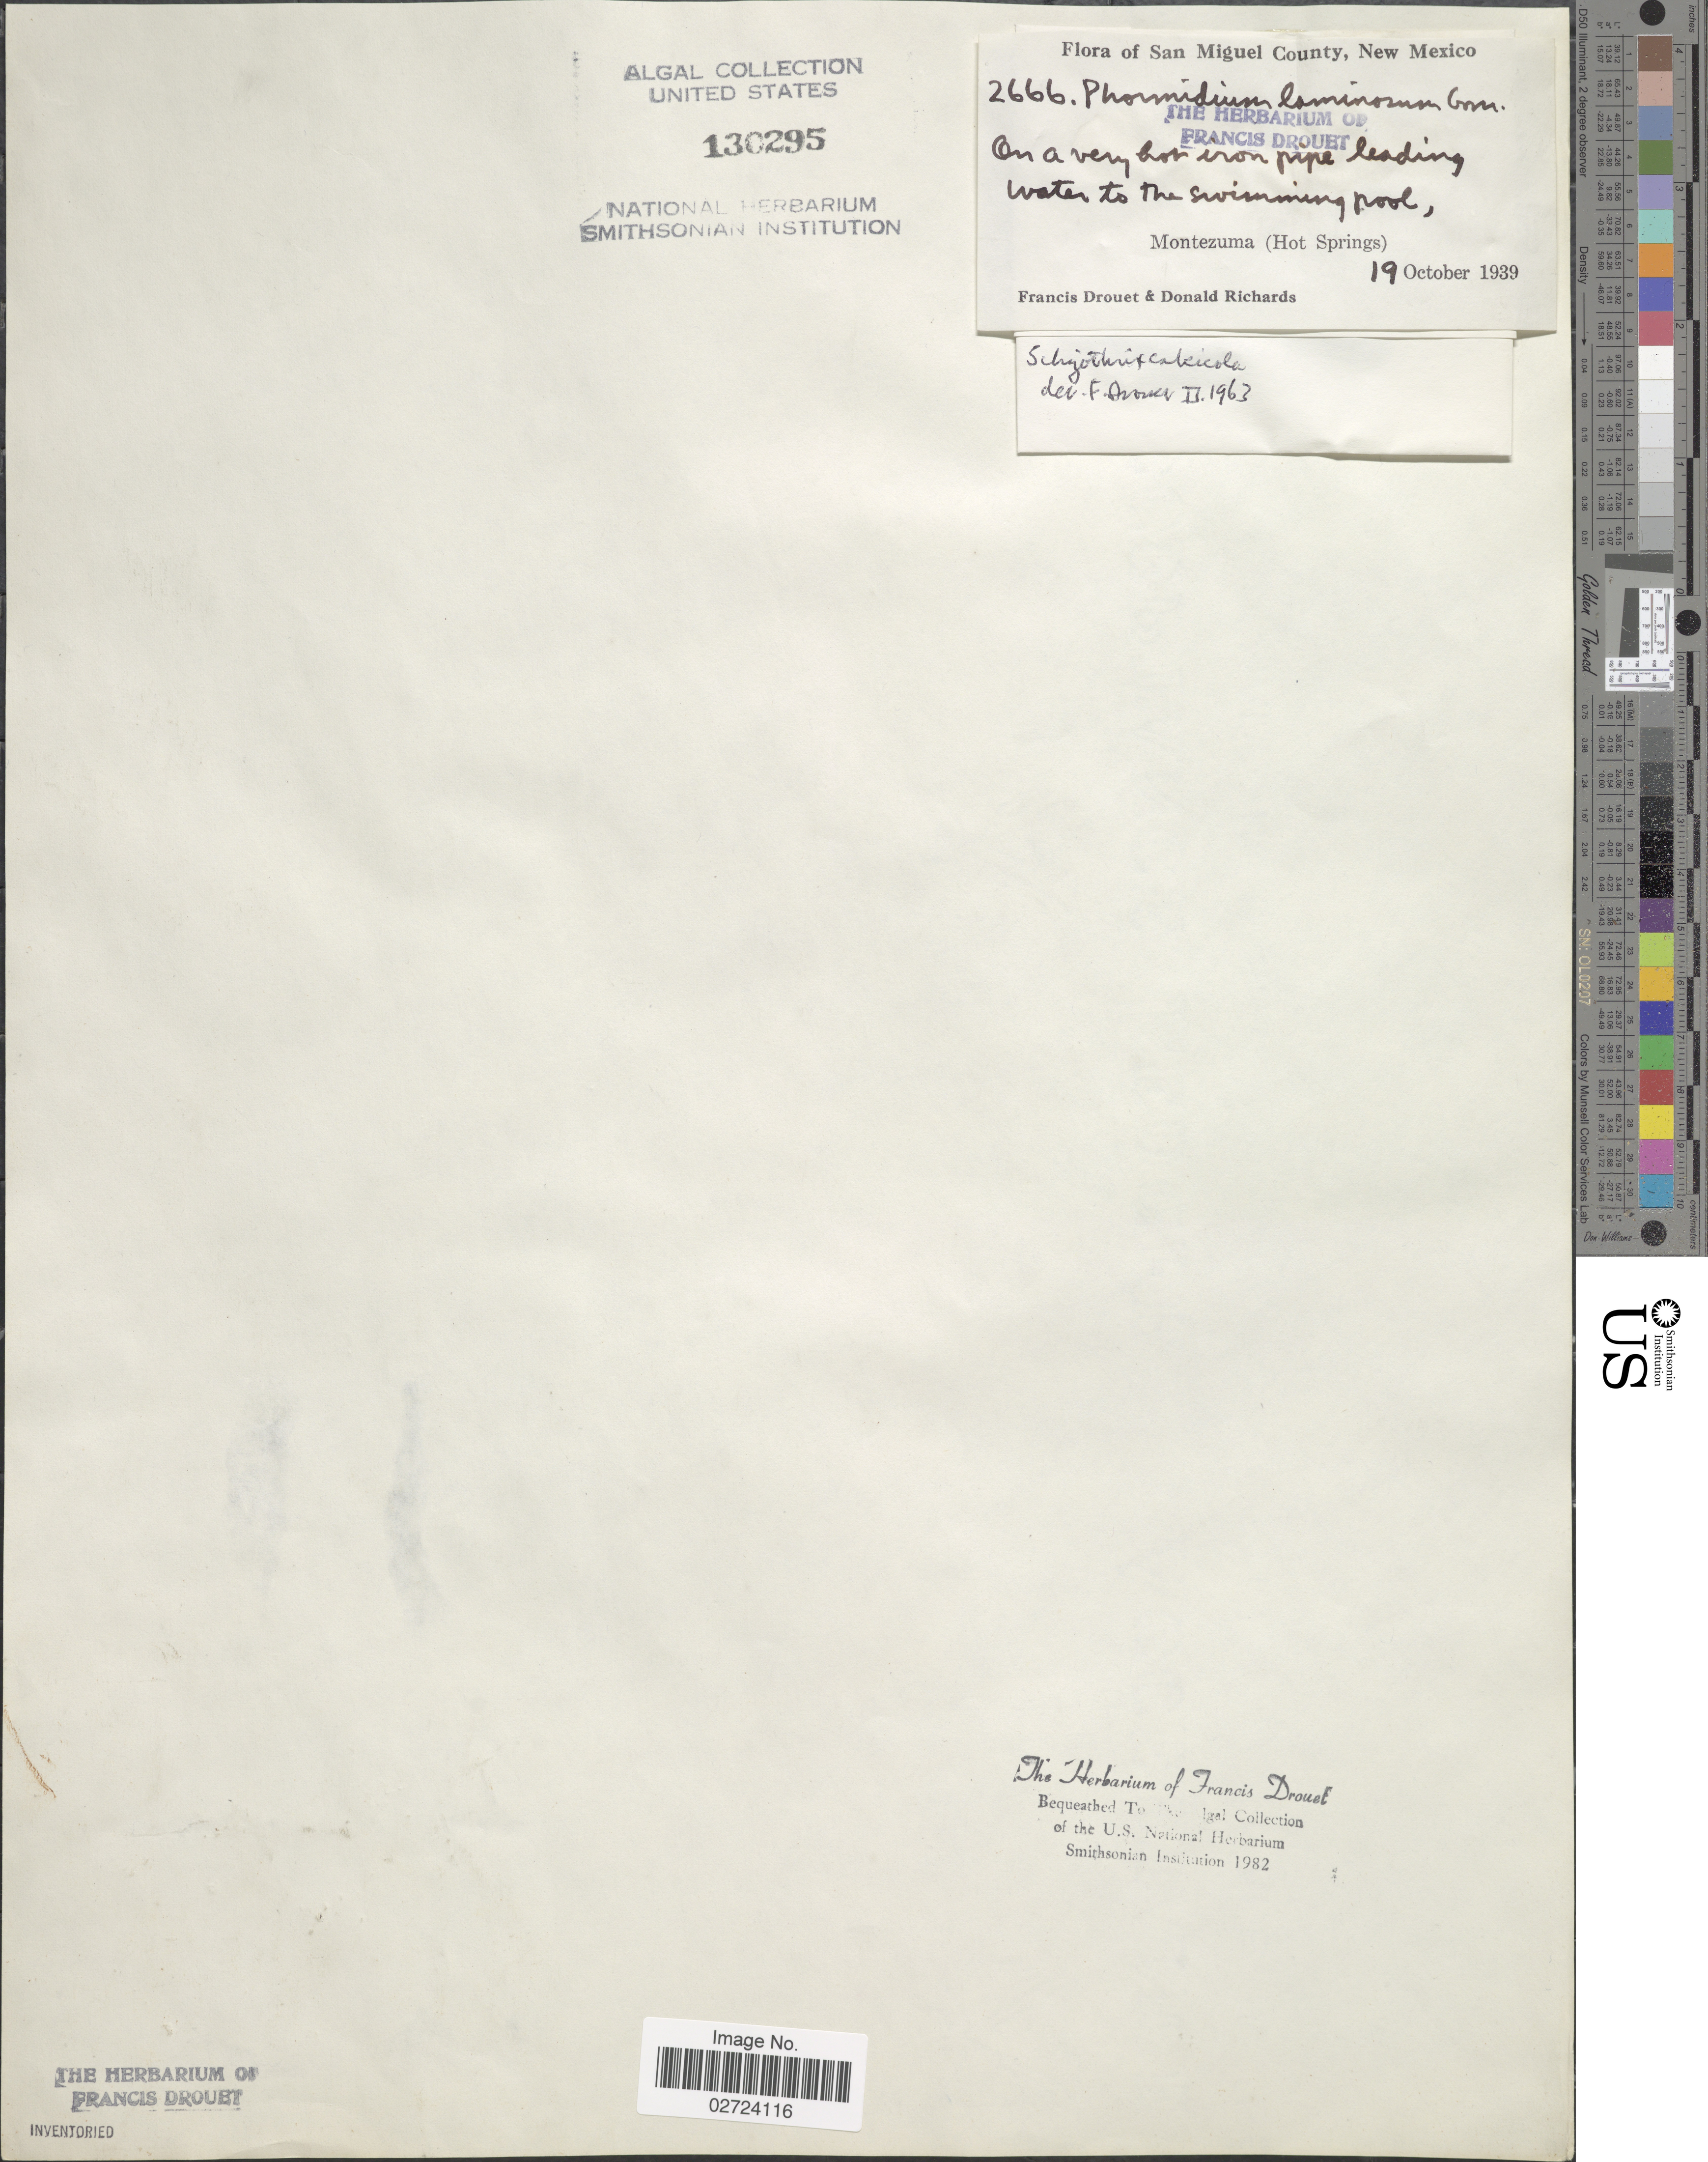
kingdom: Bacteria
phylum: Cyanobacteria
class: Cyanobacteriia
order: Leptolyngbyales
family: Trichocoleusaceae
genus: Schizothrix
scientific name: Schizothrix calcicola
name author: Gomont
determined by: Drouet, F. E.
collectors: F. E. Drouet & D. Richards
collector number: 2666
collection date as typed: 19 October 1939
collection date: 1939-10-19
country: United States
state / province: New Mexico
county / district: San Miguel County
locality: Montezuma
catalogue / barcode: US 130295